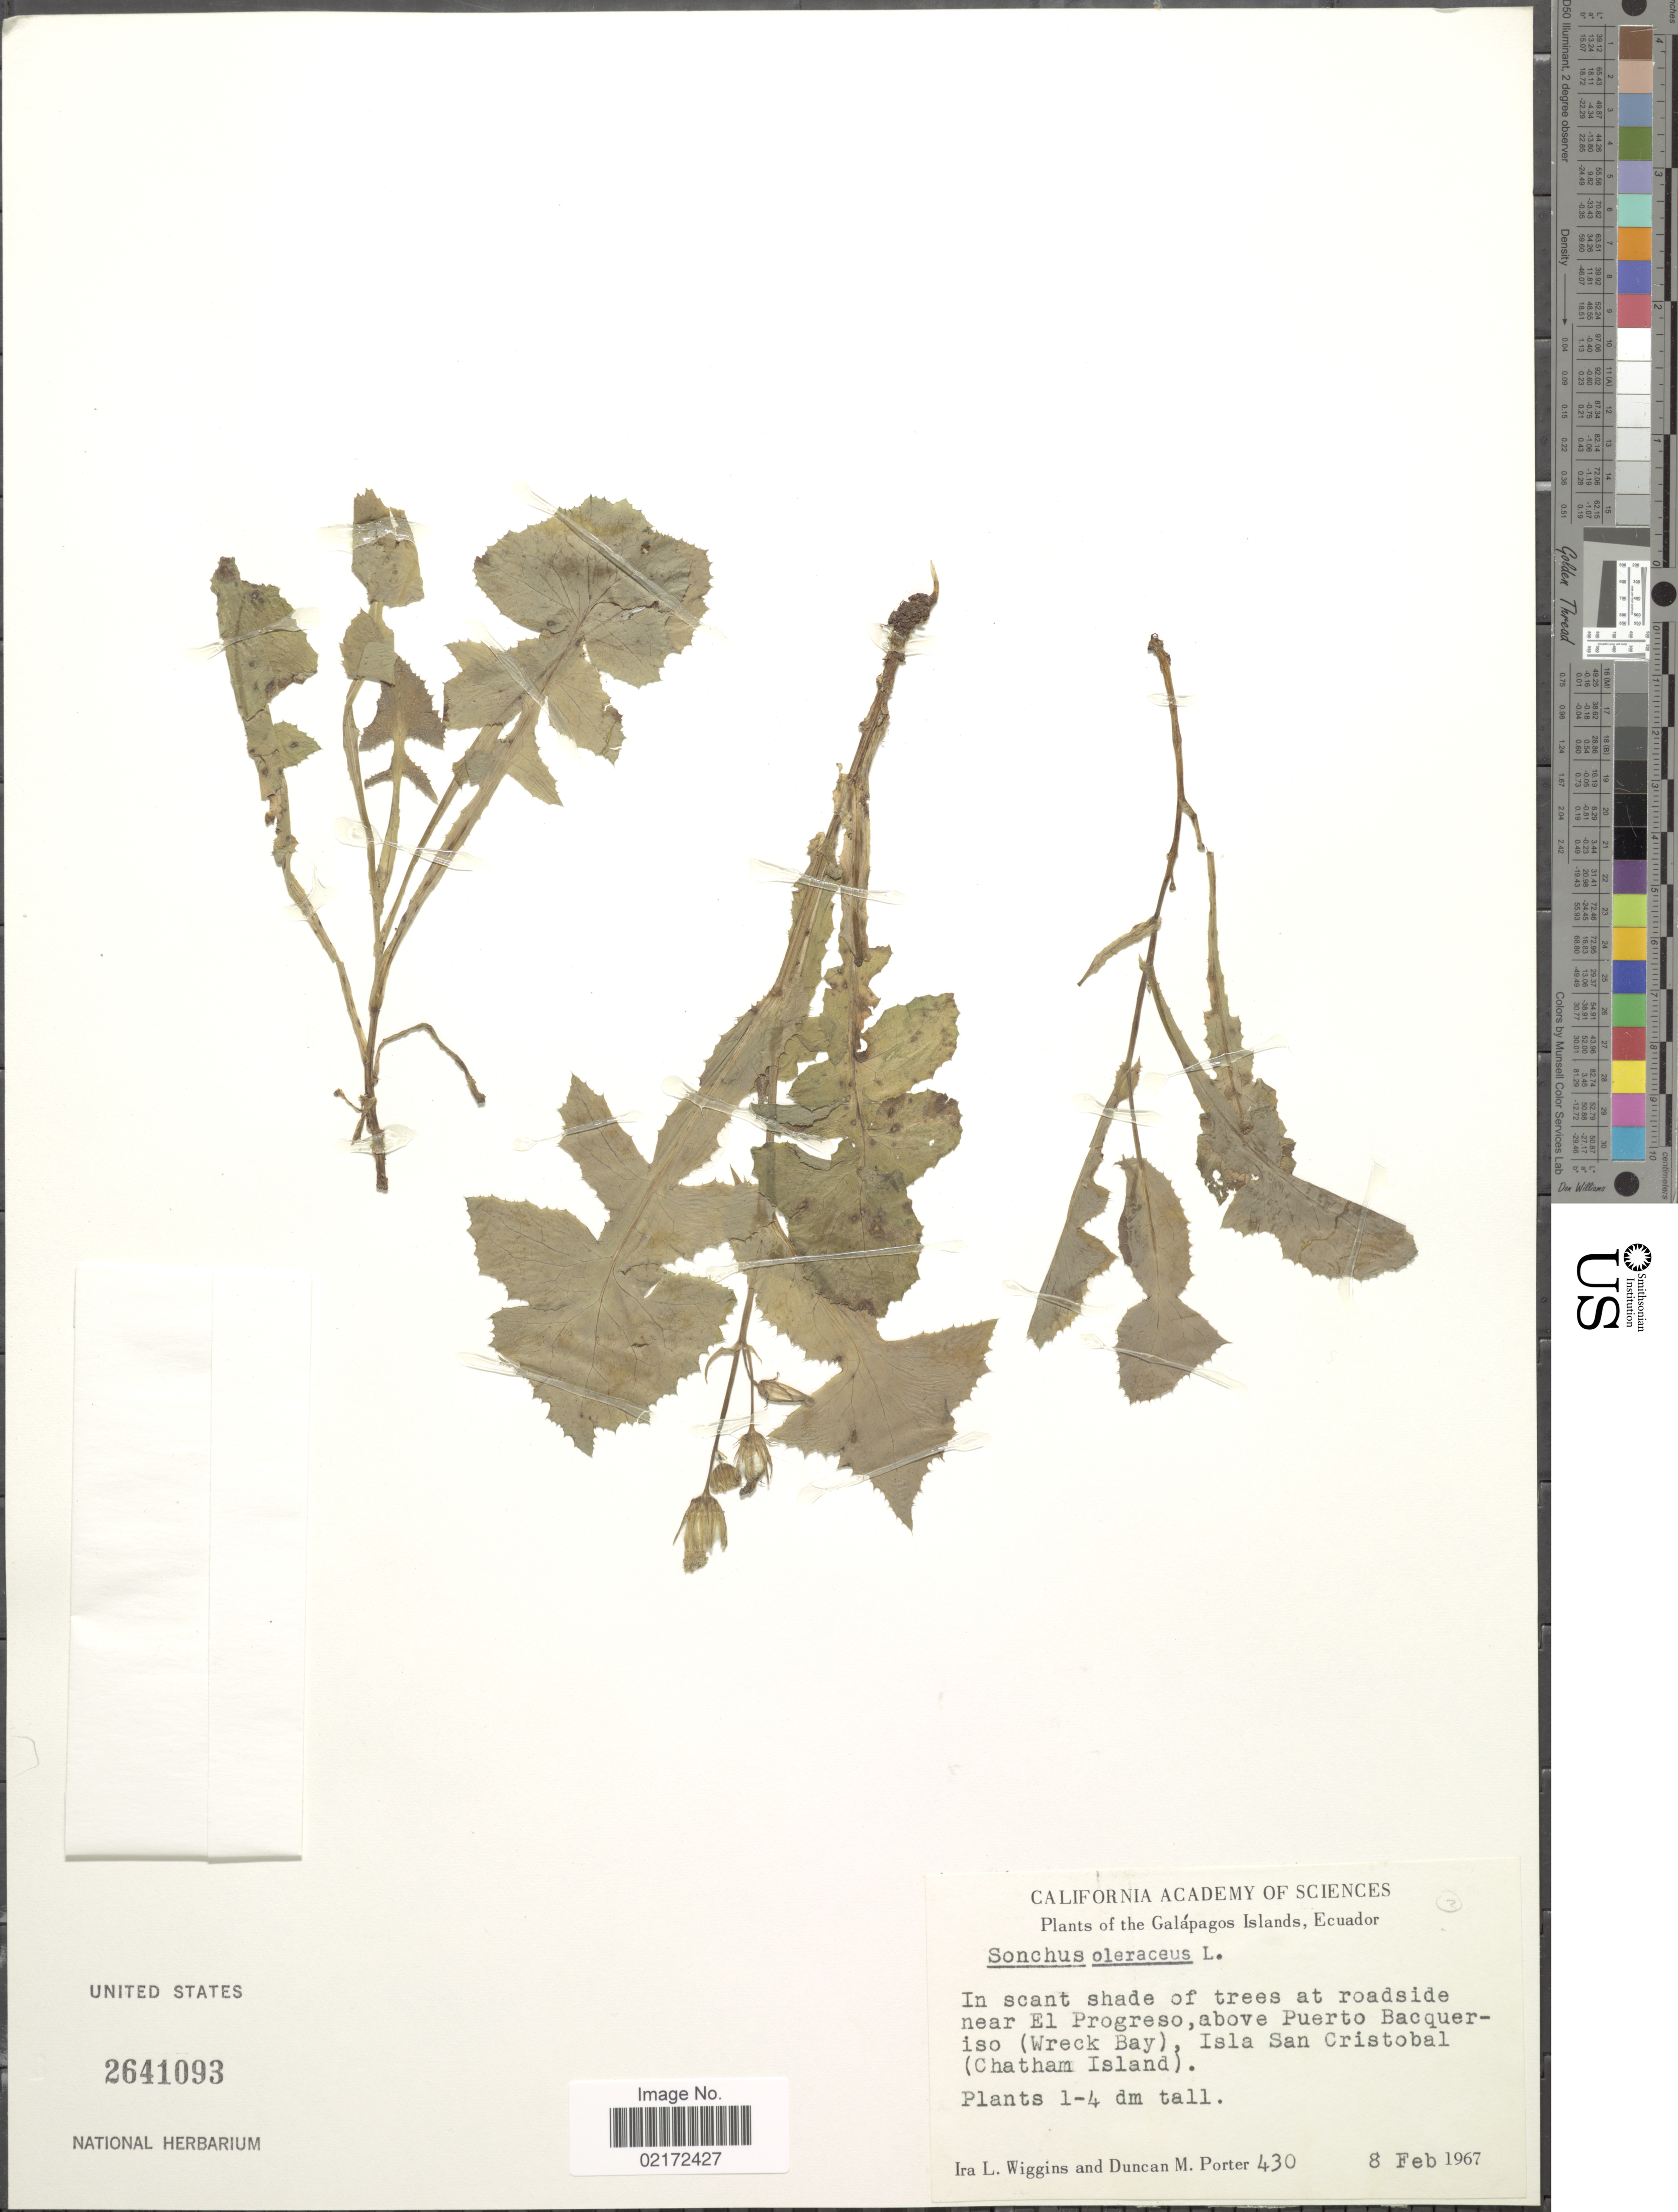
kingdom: Plantae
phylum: Tracheophyta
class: Magnoliopsida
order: Asterales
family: Asteraceae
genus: Sonchus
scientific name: Sonchus oleraceus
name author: L.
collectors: I. L. Wiggins & D. M. Porter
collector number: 430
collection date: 1967-02-08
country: Ecuador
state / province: Colón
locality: Galápagos Islands, Ecuador. In scant shade of trees at roadside near El Progreso, above Puerto Bacqueriso (Wreck Bay), Isla San Cristobal (Chatham Island)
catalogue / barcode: US 2641093